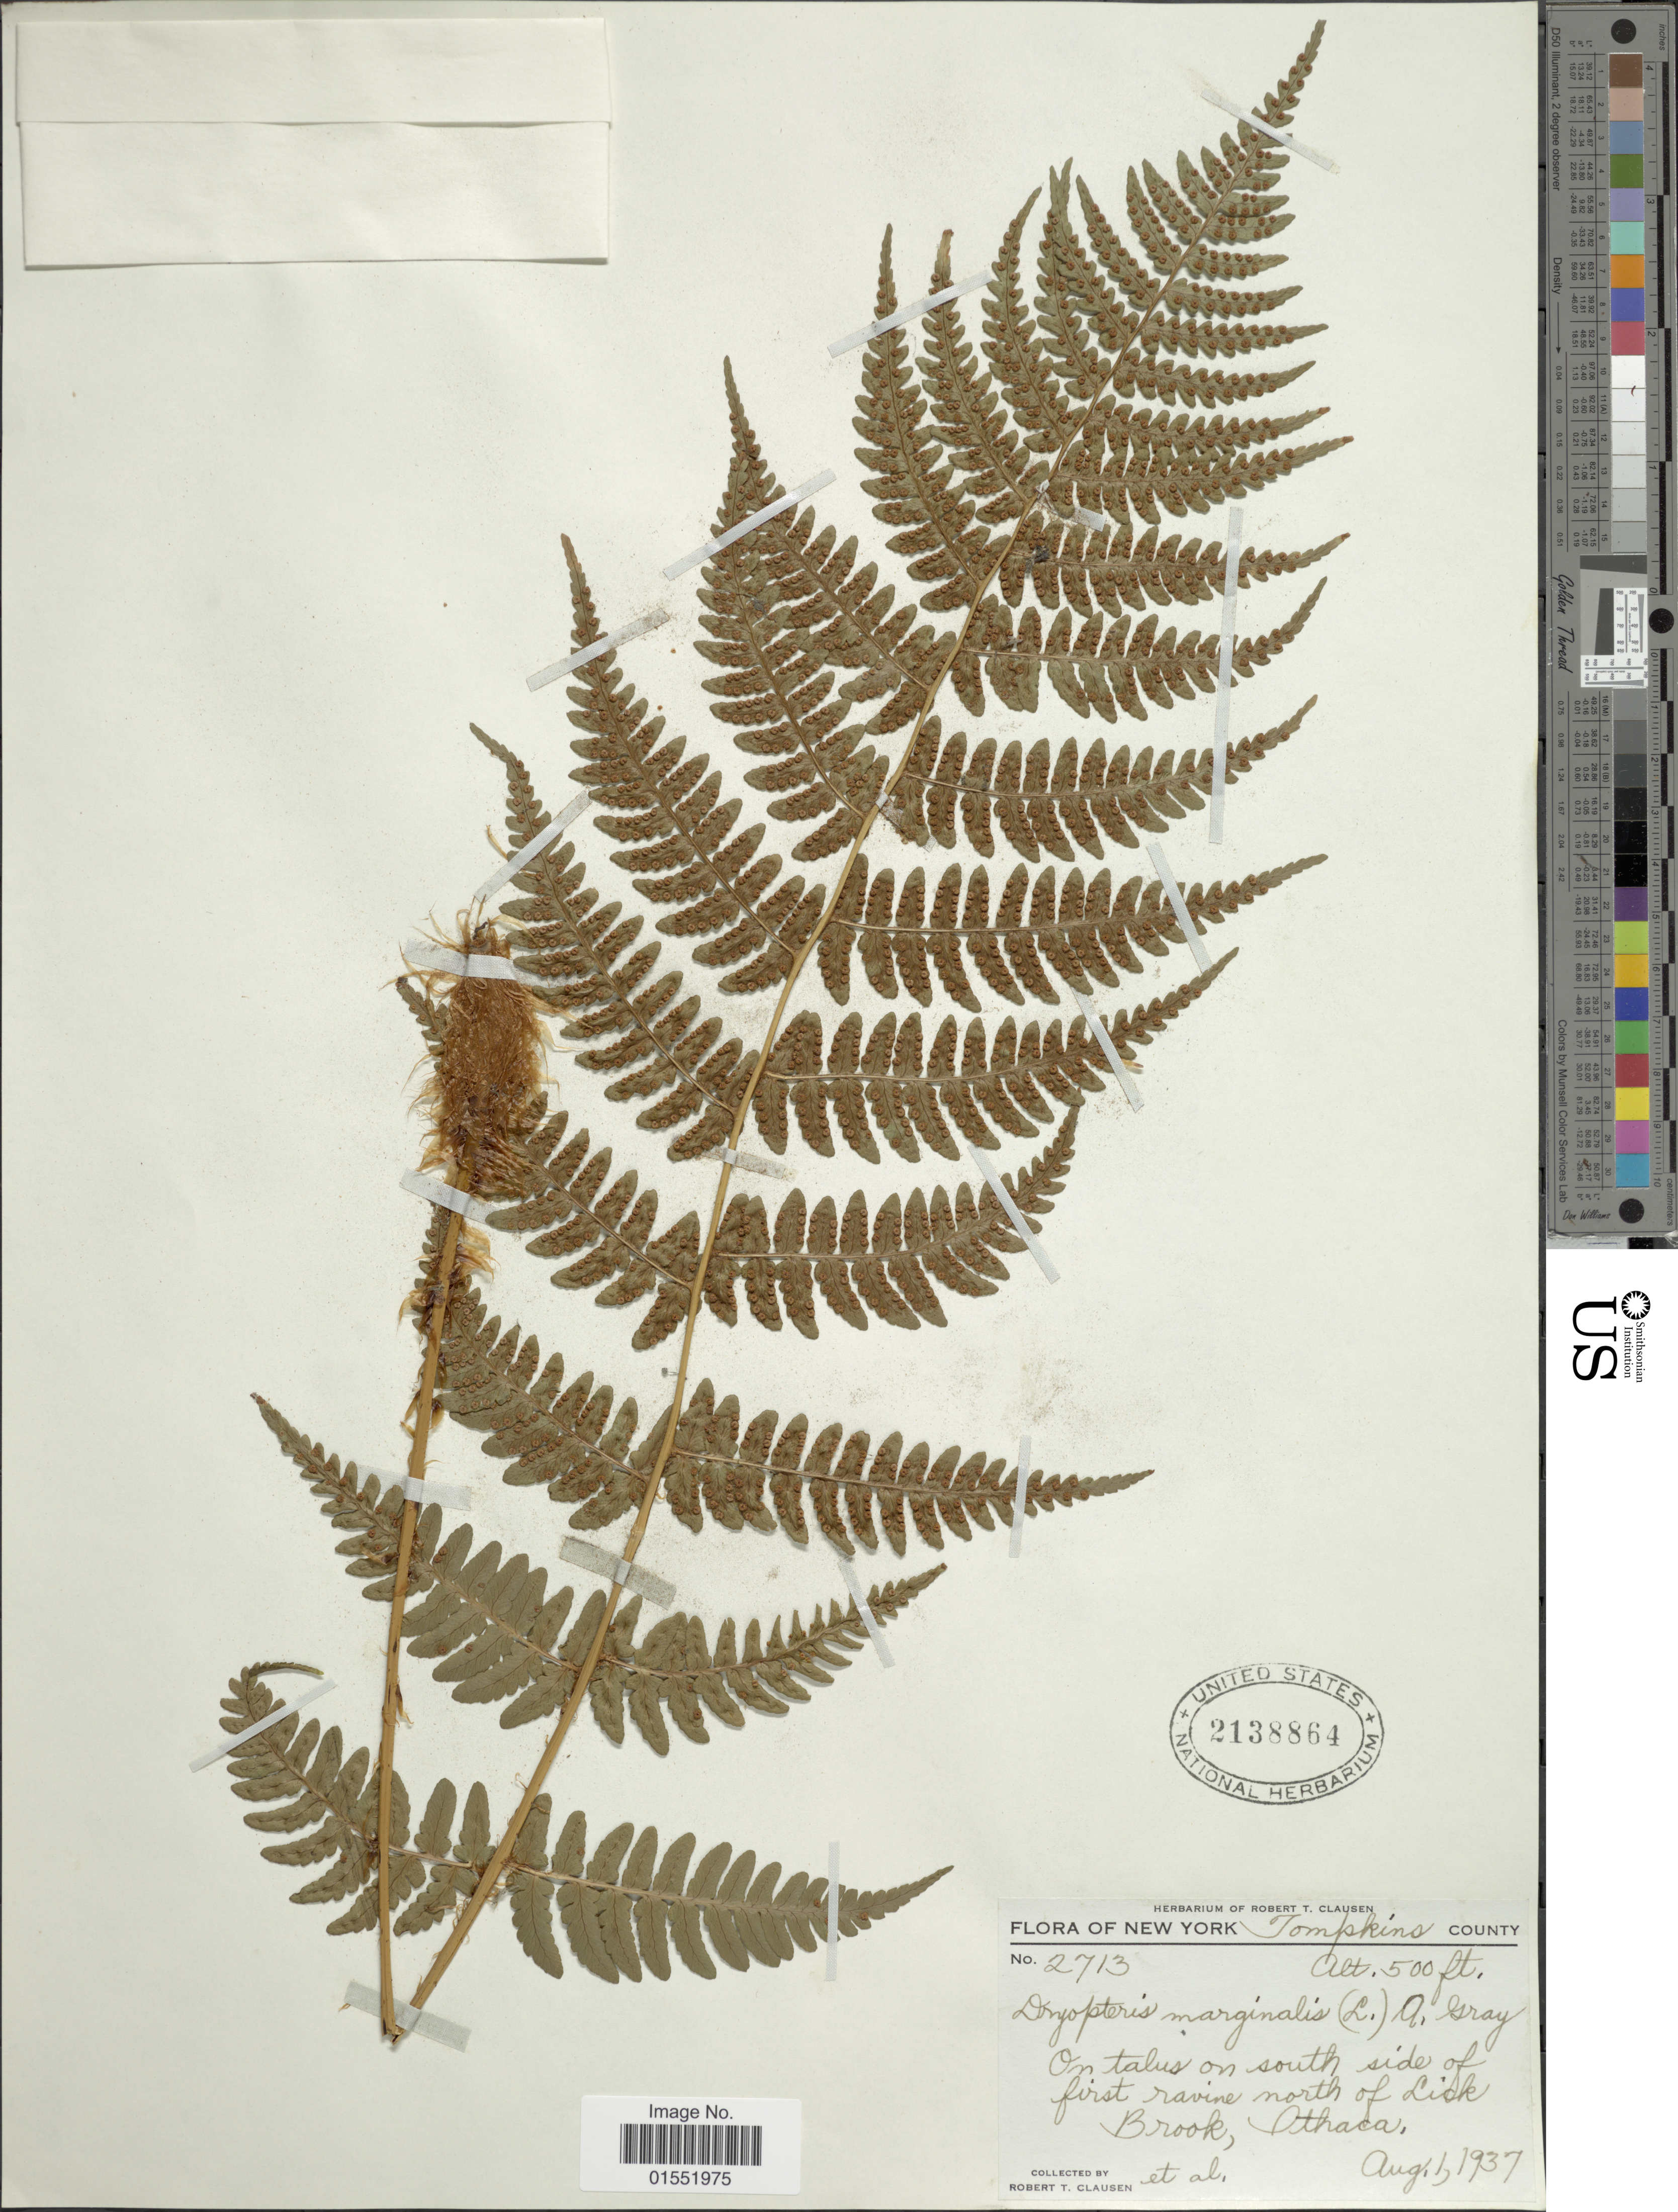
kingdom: Plantae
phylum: Tracheophyta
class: Polypodiopsida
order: Polypodiales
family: Dryopteridaceae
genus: Dryopteris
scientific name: Dryopteris marginalis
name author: (L.) A. Gray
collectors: R. T. Clausen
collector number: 2713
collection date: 1937-08-01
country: United States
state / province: New York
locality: Tompkins County. on talus on south side of first ravine north of Lick Brook, Ithaca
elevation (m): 152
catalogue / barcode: US 2138864